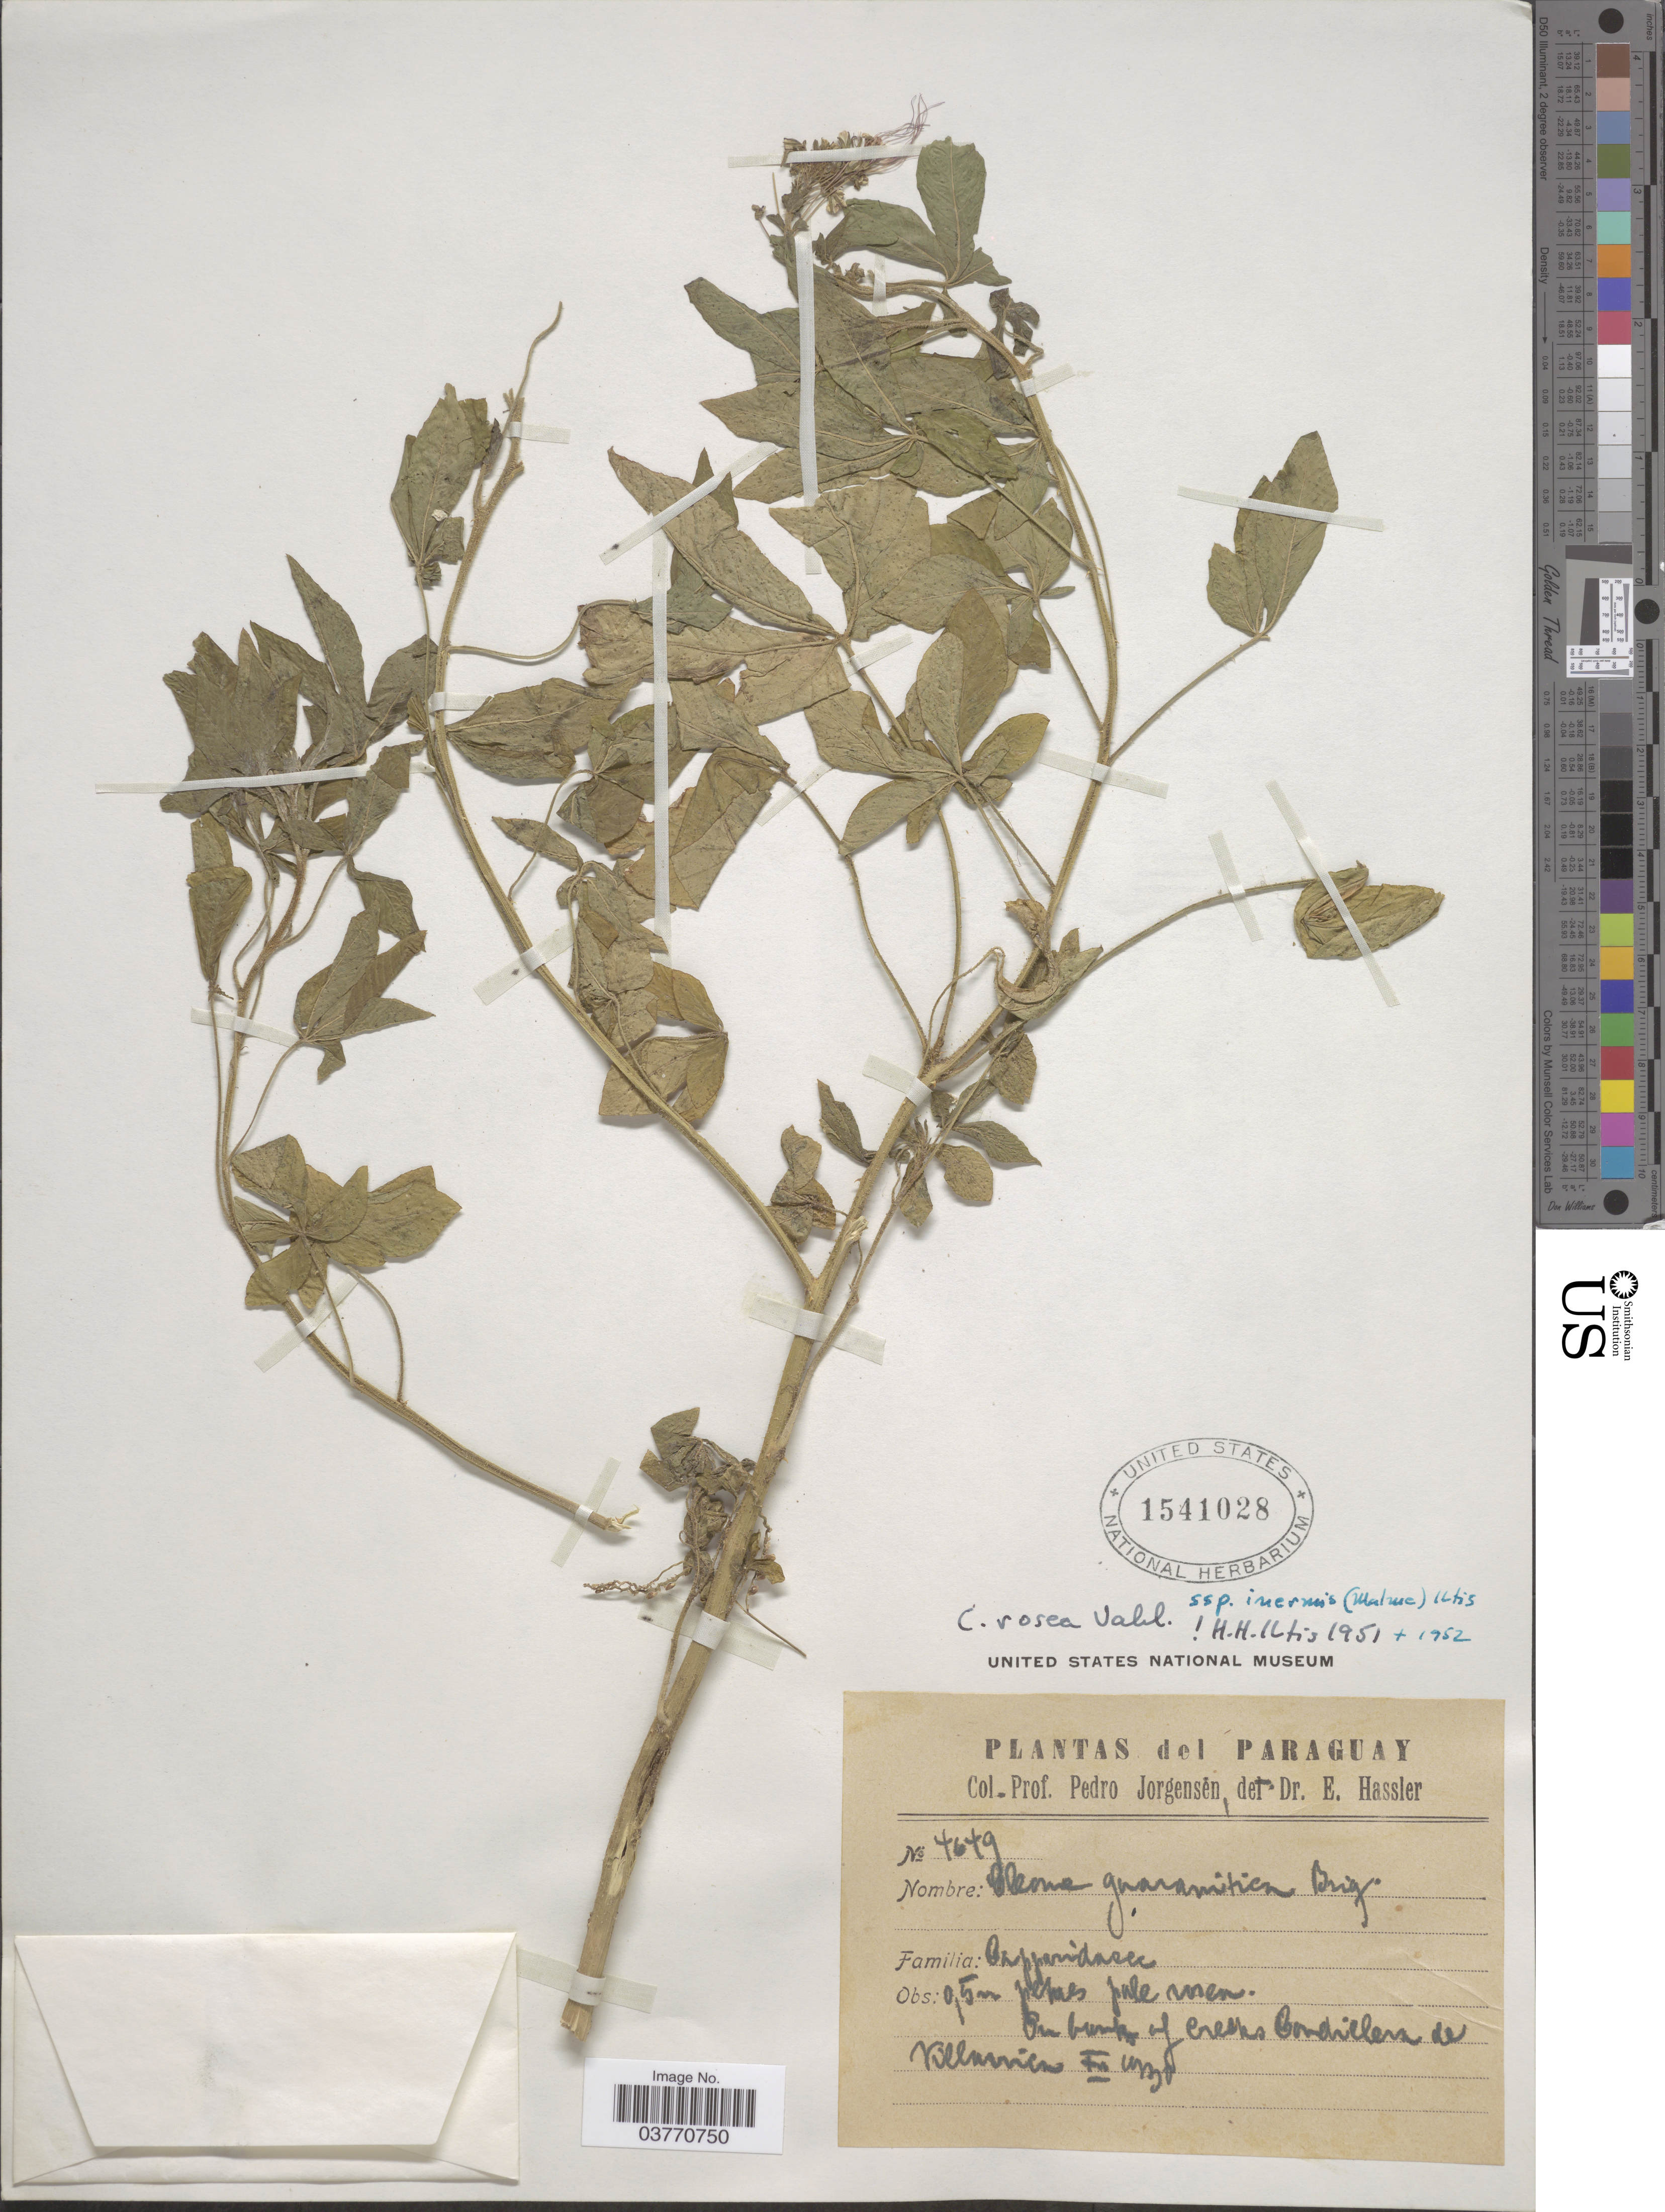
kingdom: Plantae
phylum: Tracheophyta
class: Magnoliopsida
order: Brassicales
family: Cleomaceae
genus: Tarenaya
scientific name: Tarenaya rosea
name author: (Vahl ex DC.) Soares Neto & Roalson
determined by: Strong, M. T., (US), Smithsonian Institution - National Museum of Natural History (UNITED STATES)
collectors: P. Jörgensen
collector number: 4049*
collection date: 1930-12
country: Paraguay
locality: On banks of creeks Cordillera de Villarrica.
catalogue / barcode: US 1541028